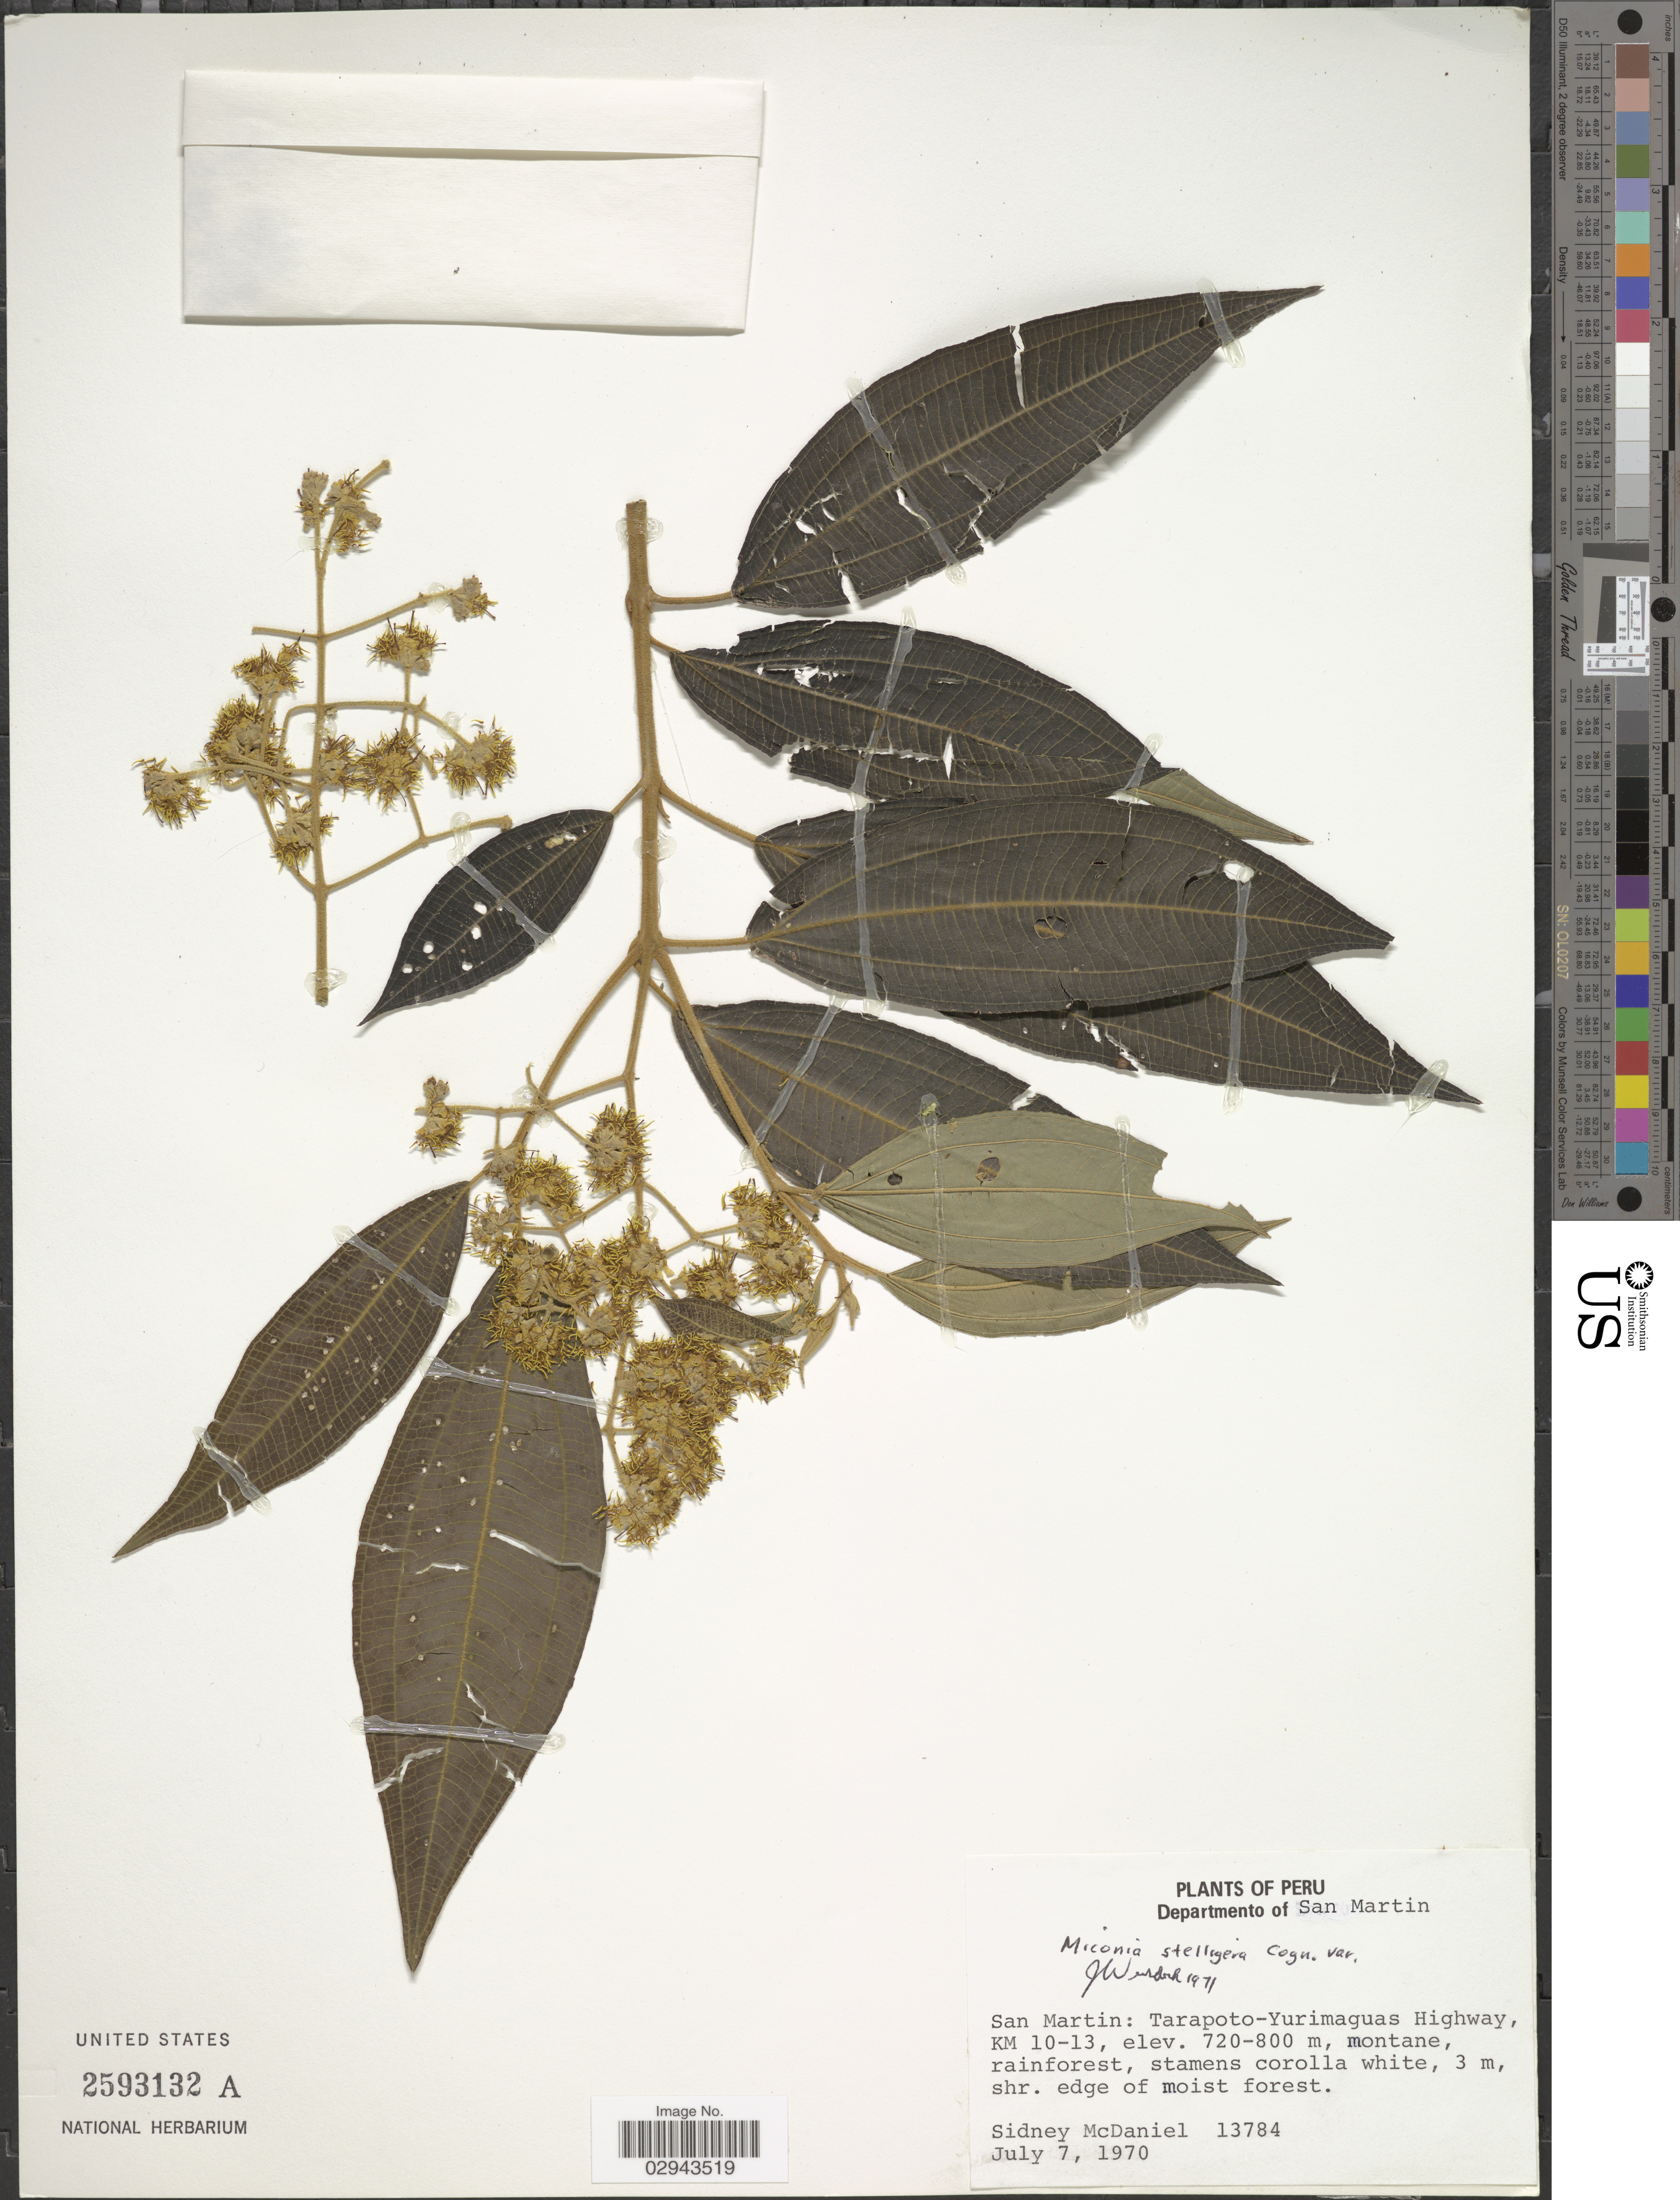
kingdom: Plantae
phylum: Tracheophyta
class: Magnoliopsida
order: Myrtales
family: Melastomataceae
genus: Miconia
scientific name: Miconia stelligera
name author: Cogn.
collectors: S. McDaniel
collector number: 13784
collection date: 1970-07-07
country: Peru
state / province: San Martín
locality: Departmento of San Martin. Tarapoto-Yurimaguas Highway, KM 10-13.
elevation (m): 720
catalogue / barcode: US 2593132A